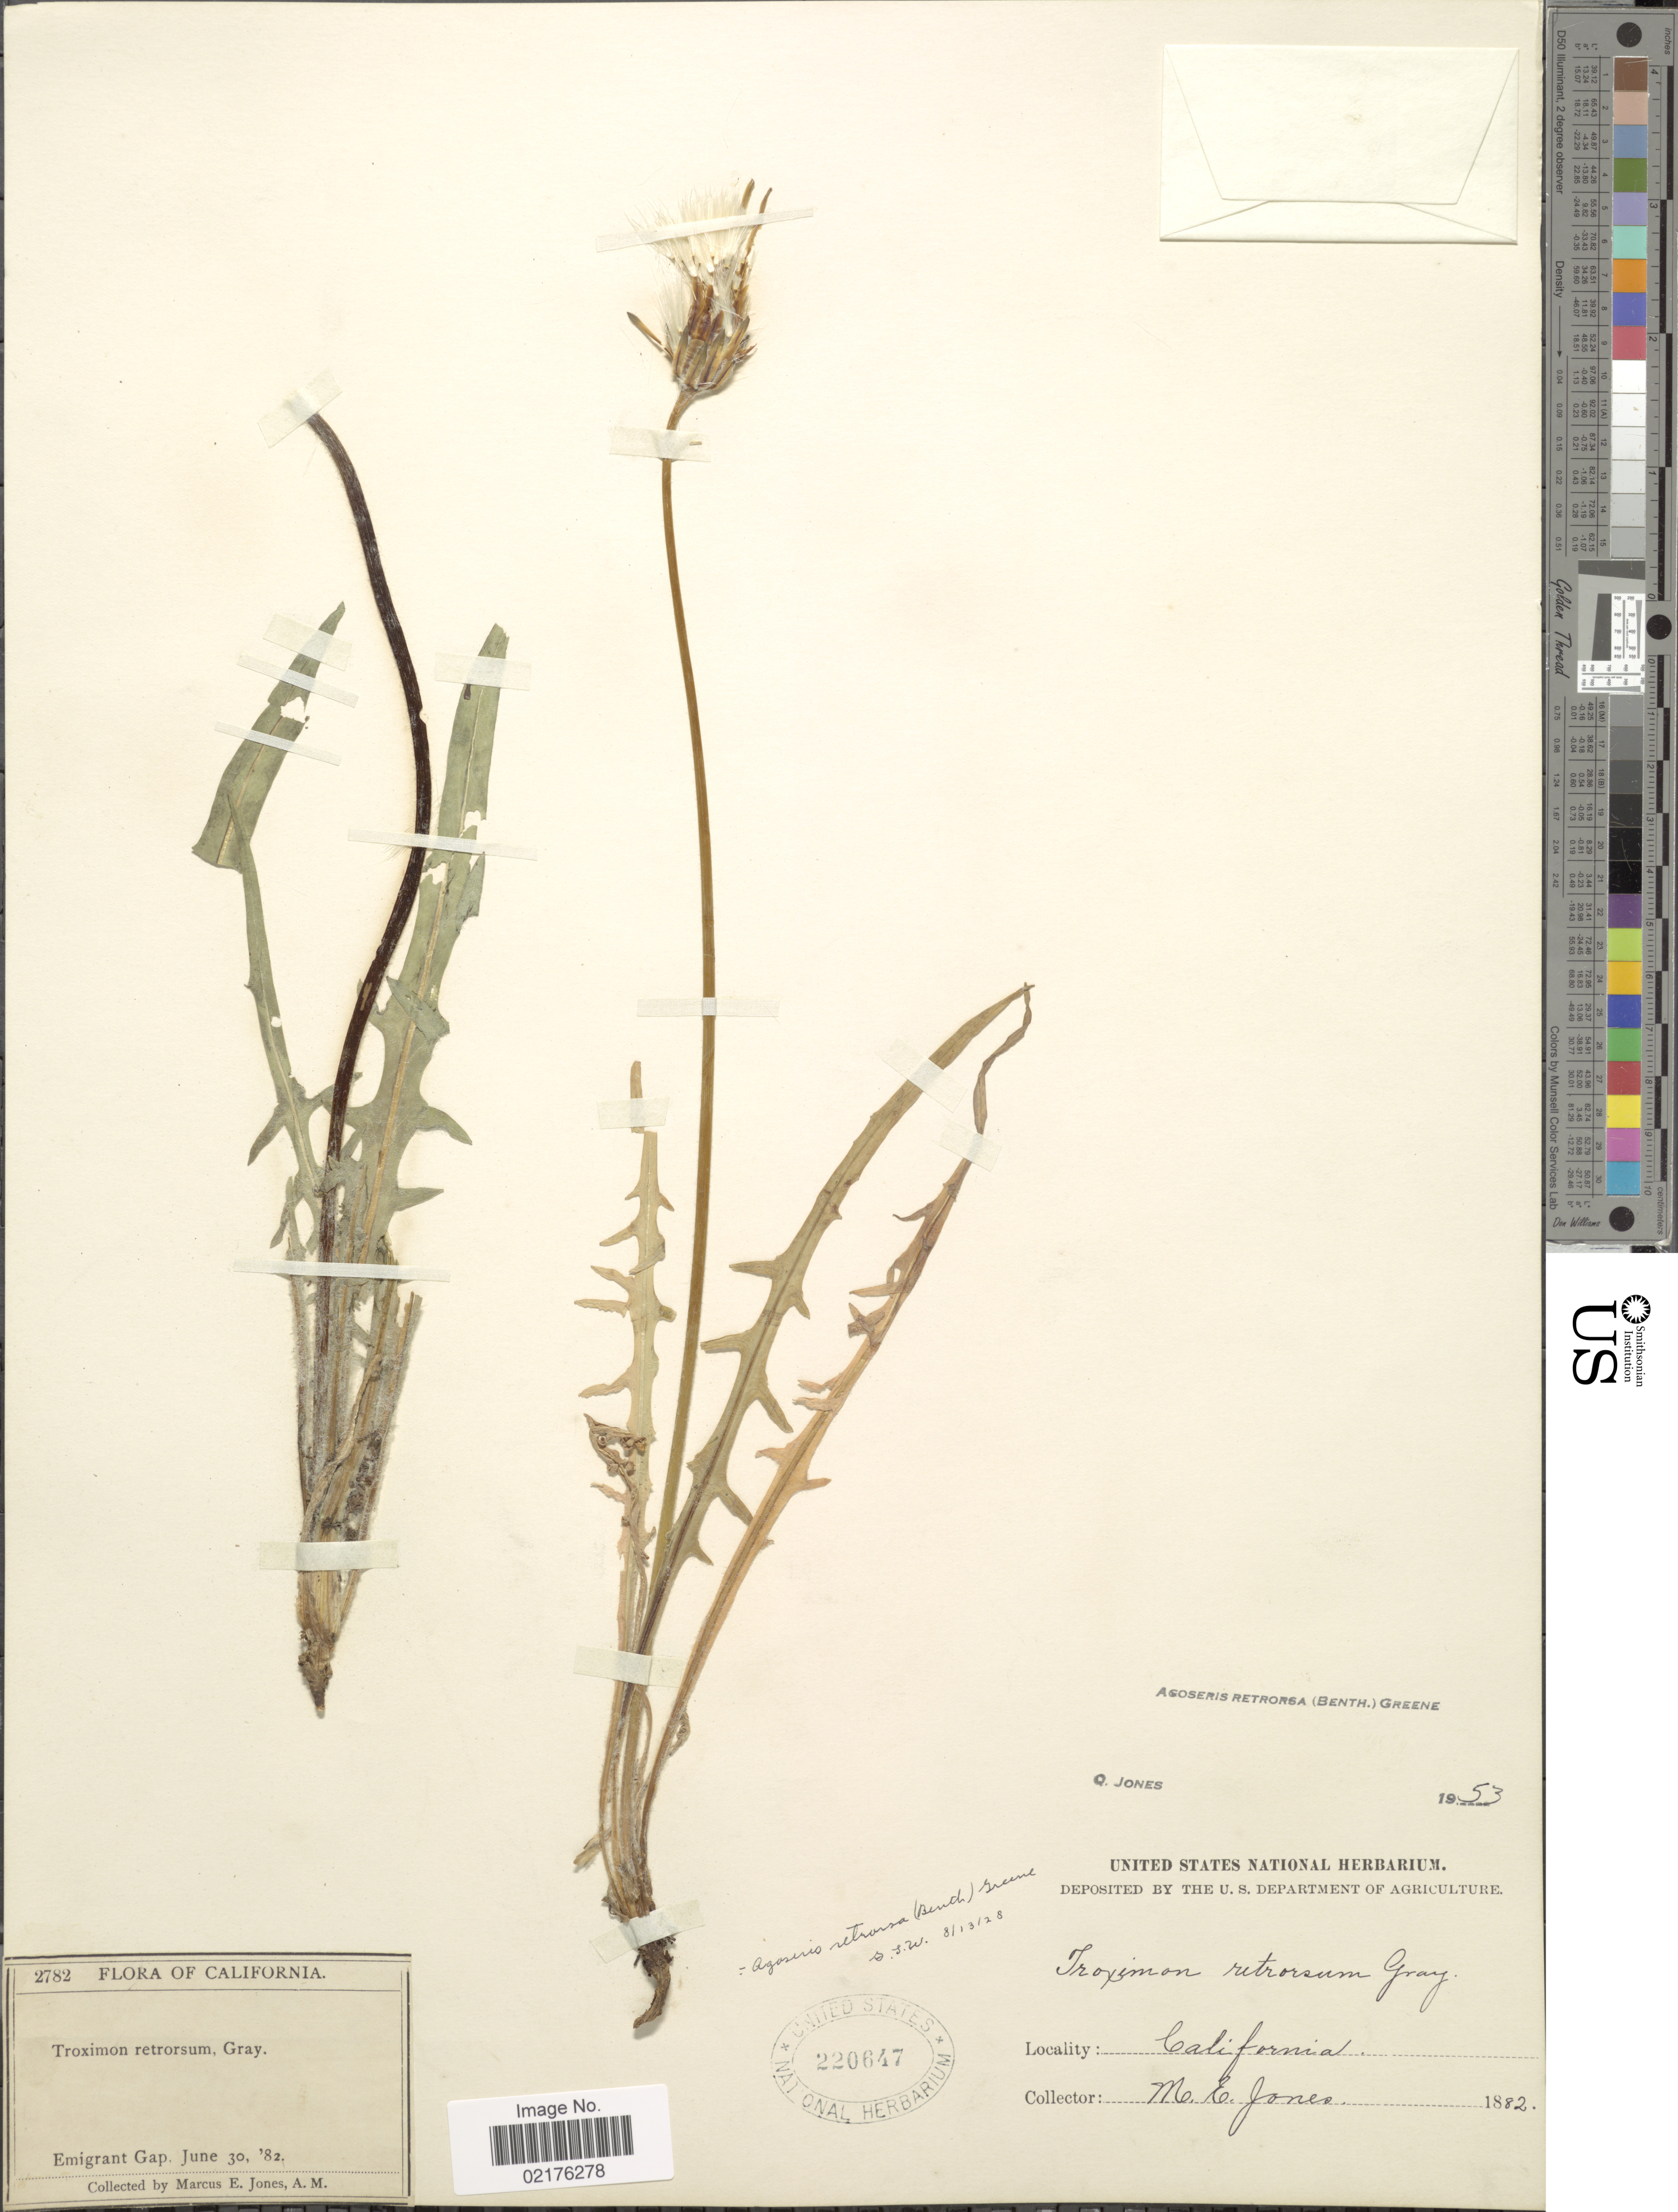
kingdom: Plantae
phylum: Tracheophyta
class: Magnoliopsida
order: Asterales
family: Asteraceae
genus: Agoseris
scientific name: Agoseris retrorsa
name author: (Benth.) Greene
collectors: M. E. Jones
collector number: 2782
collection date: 1882-06-30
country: United States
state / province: California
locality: Emigrant Gap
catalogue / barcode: US 220647